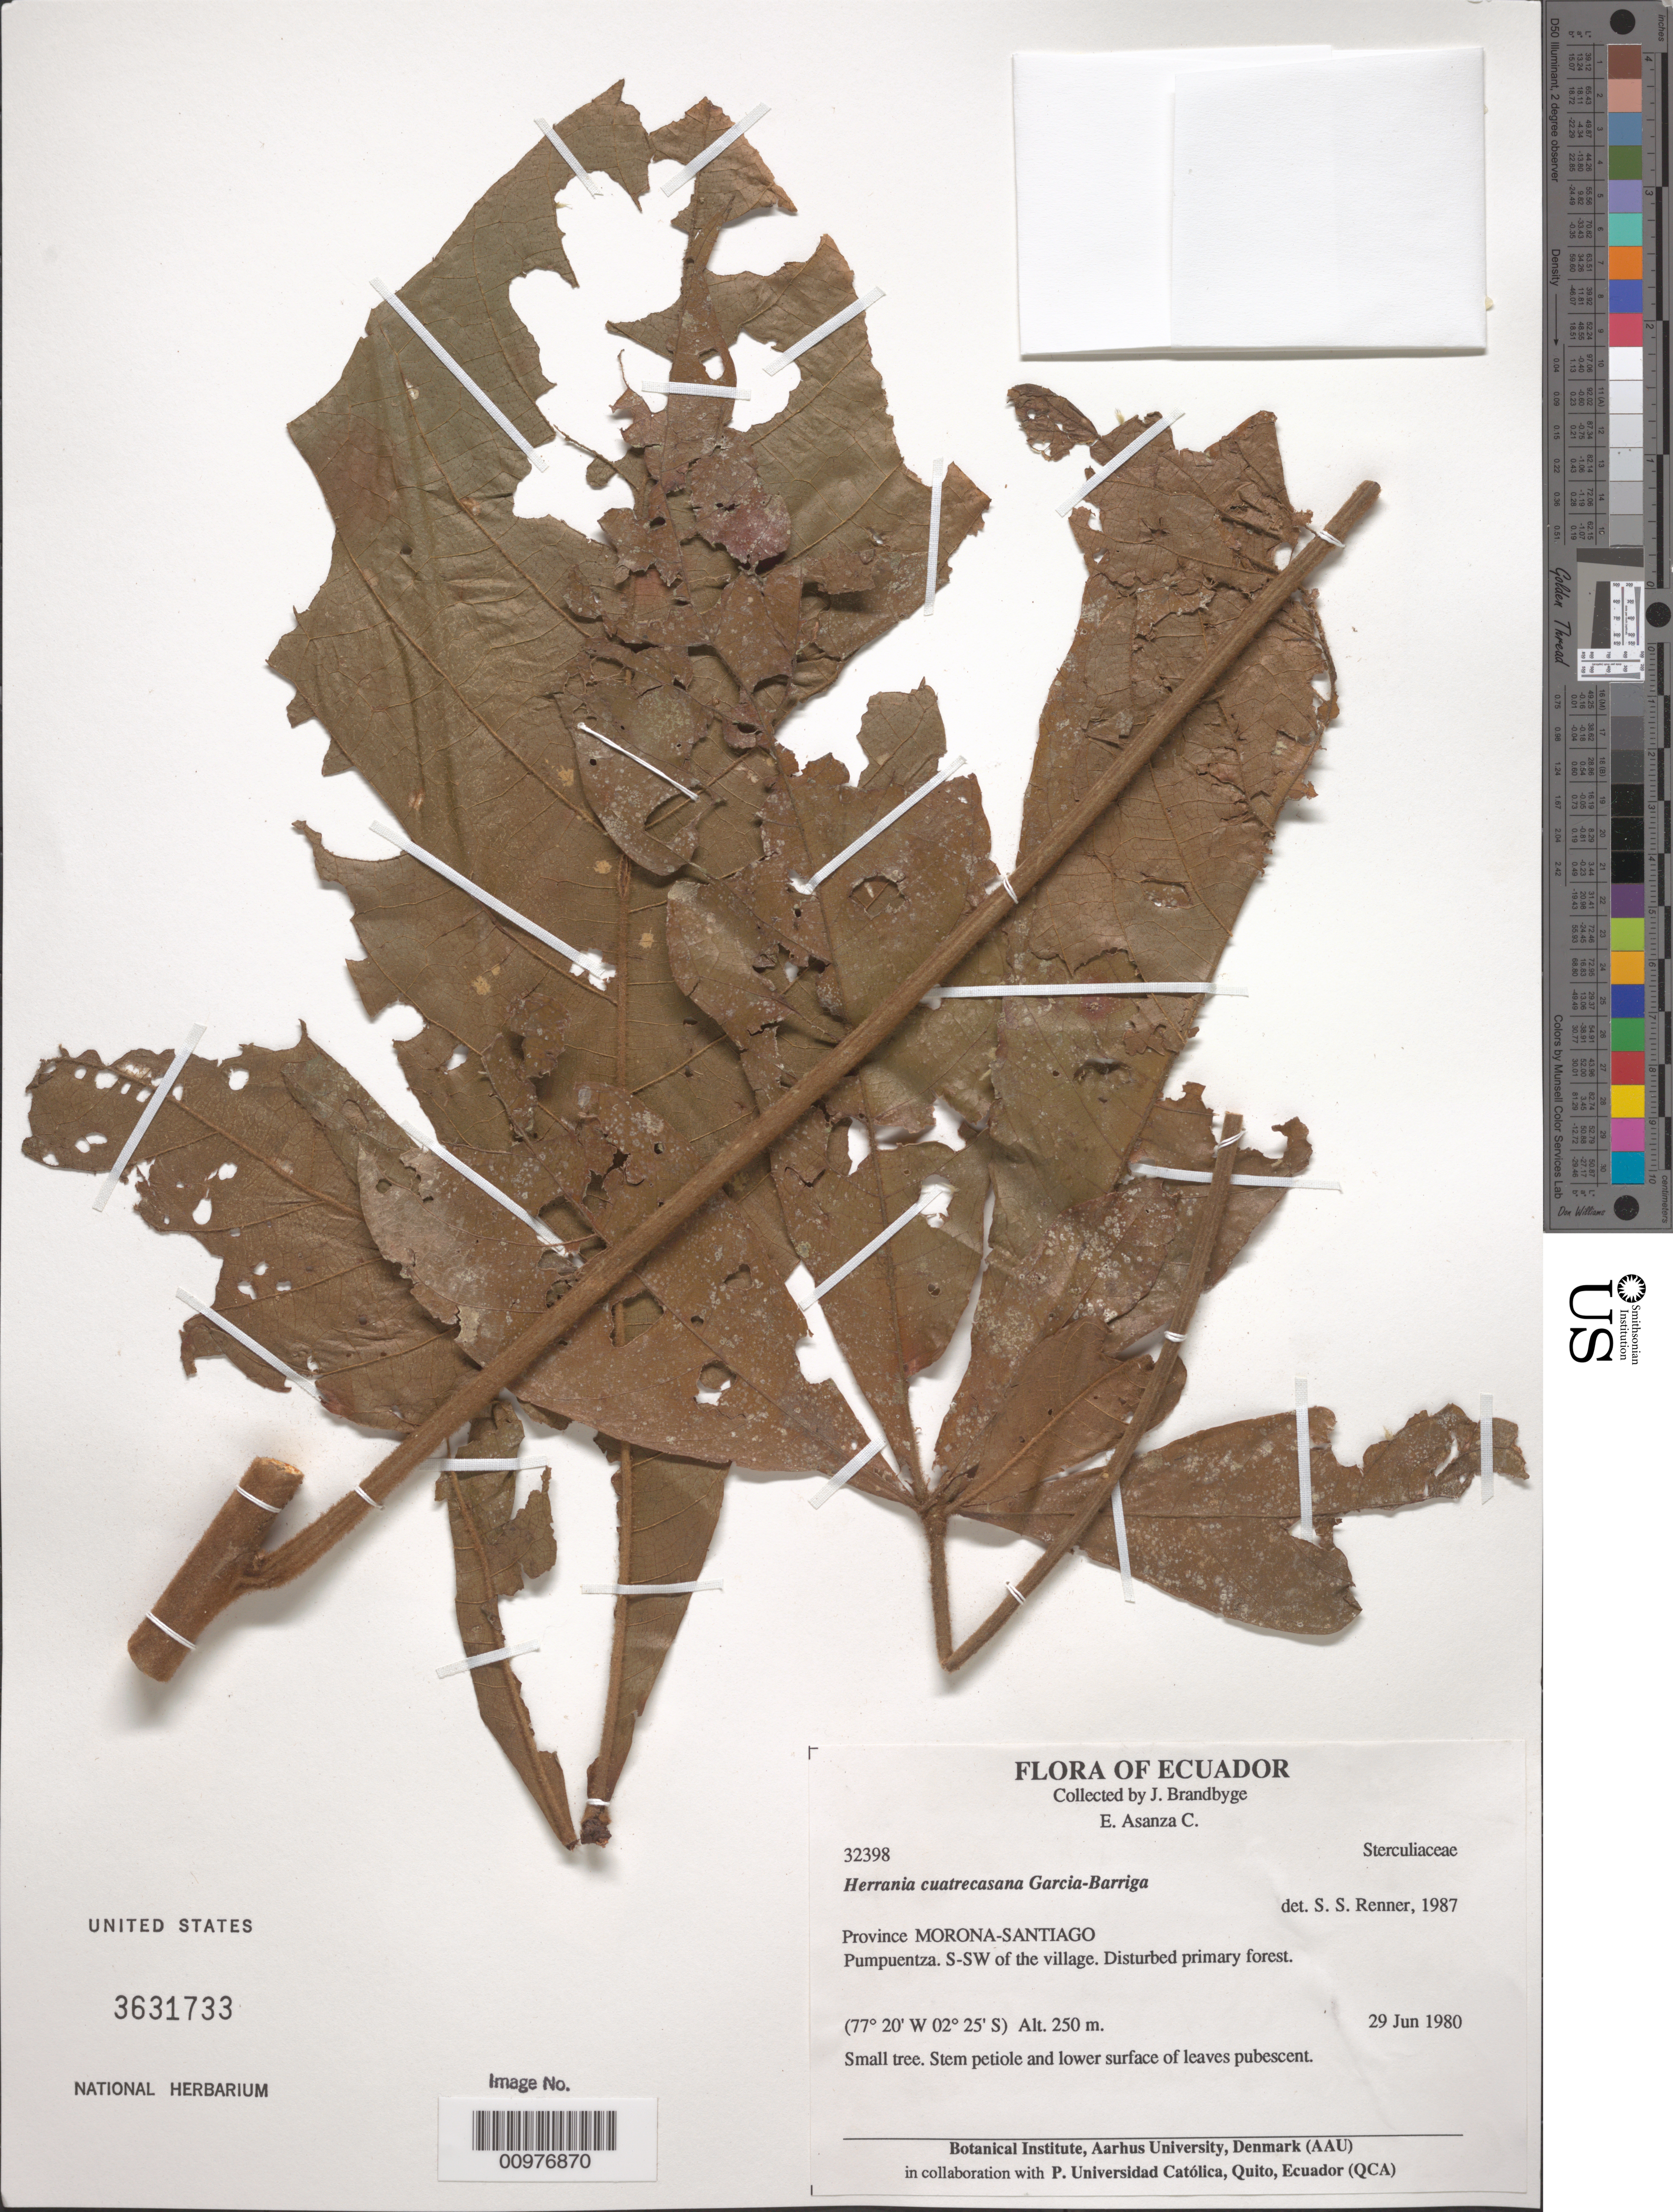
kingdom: Plantae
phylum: Tracheophyta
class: Magnoliopsida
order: Malvales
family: Malvaceae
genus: Herrania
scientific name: Herrania cuatrecasana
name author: García-Barr.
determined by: Renner, S. S.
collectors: J. Brandbyge & E. Asanza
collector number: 32398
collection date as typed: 29 Jun 1980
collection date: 1980-06-29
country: Ecuador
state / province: Morona-Santiago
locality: Pumpuentza; S-SW of the village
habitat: disturbed primary forest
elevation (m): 250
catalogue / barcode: US 3631733